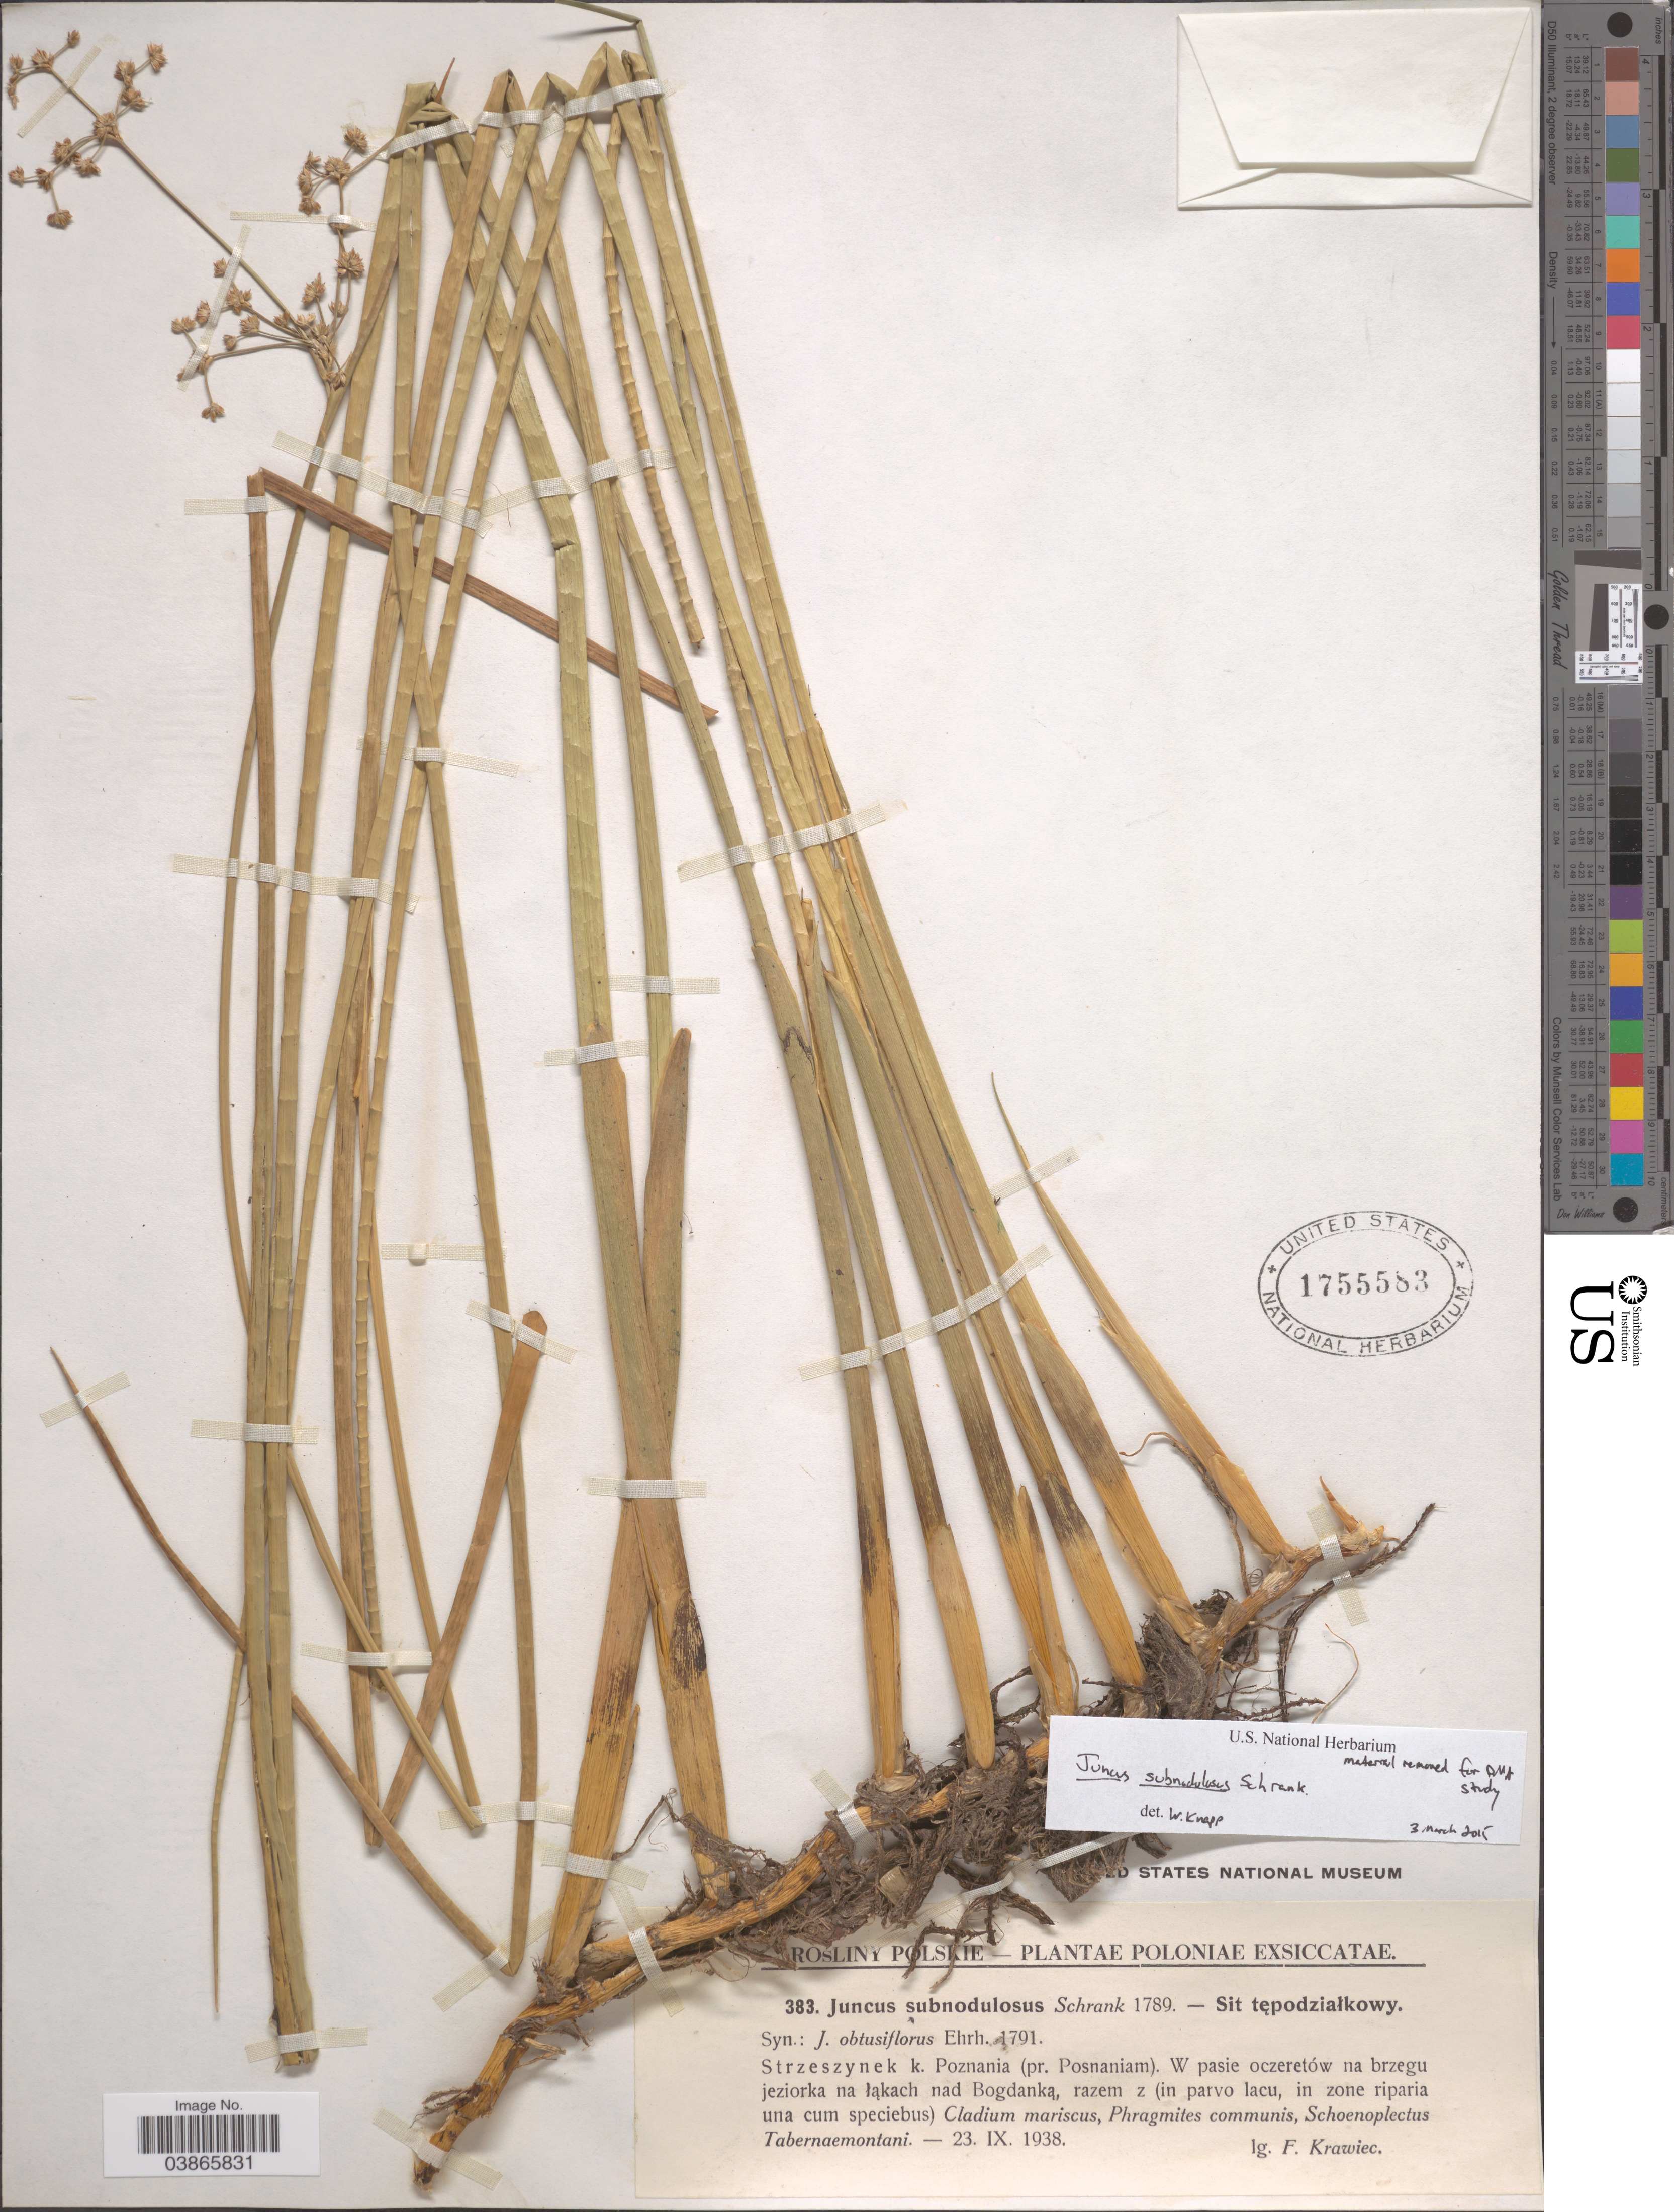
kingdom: Plantae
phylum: Tracheophyta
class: Liliopsida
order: Poales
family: Juncaceae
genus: Juncus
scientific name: Juncus subnodulosus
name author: Schrank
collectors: F. Krawiec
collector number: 383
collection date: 1938-09-23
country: Poland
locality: Poloniae. Strzeszynek k. Poznania (pr. Posnaniam). W pasie oczeretów na brzegu jeziorka na łąkach nad Bogdanką, razem z (in parvo lacu, in zone riparia una cum speciebus).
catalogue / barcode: US 1755583